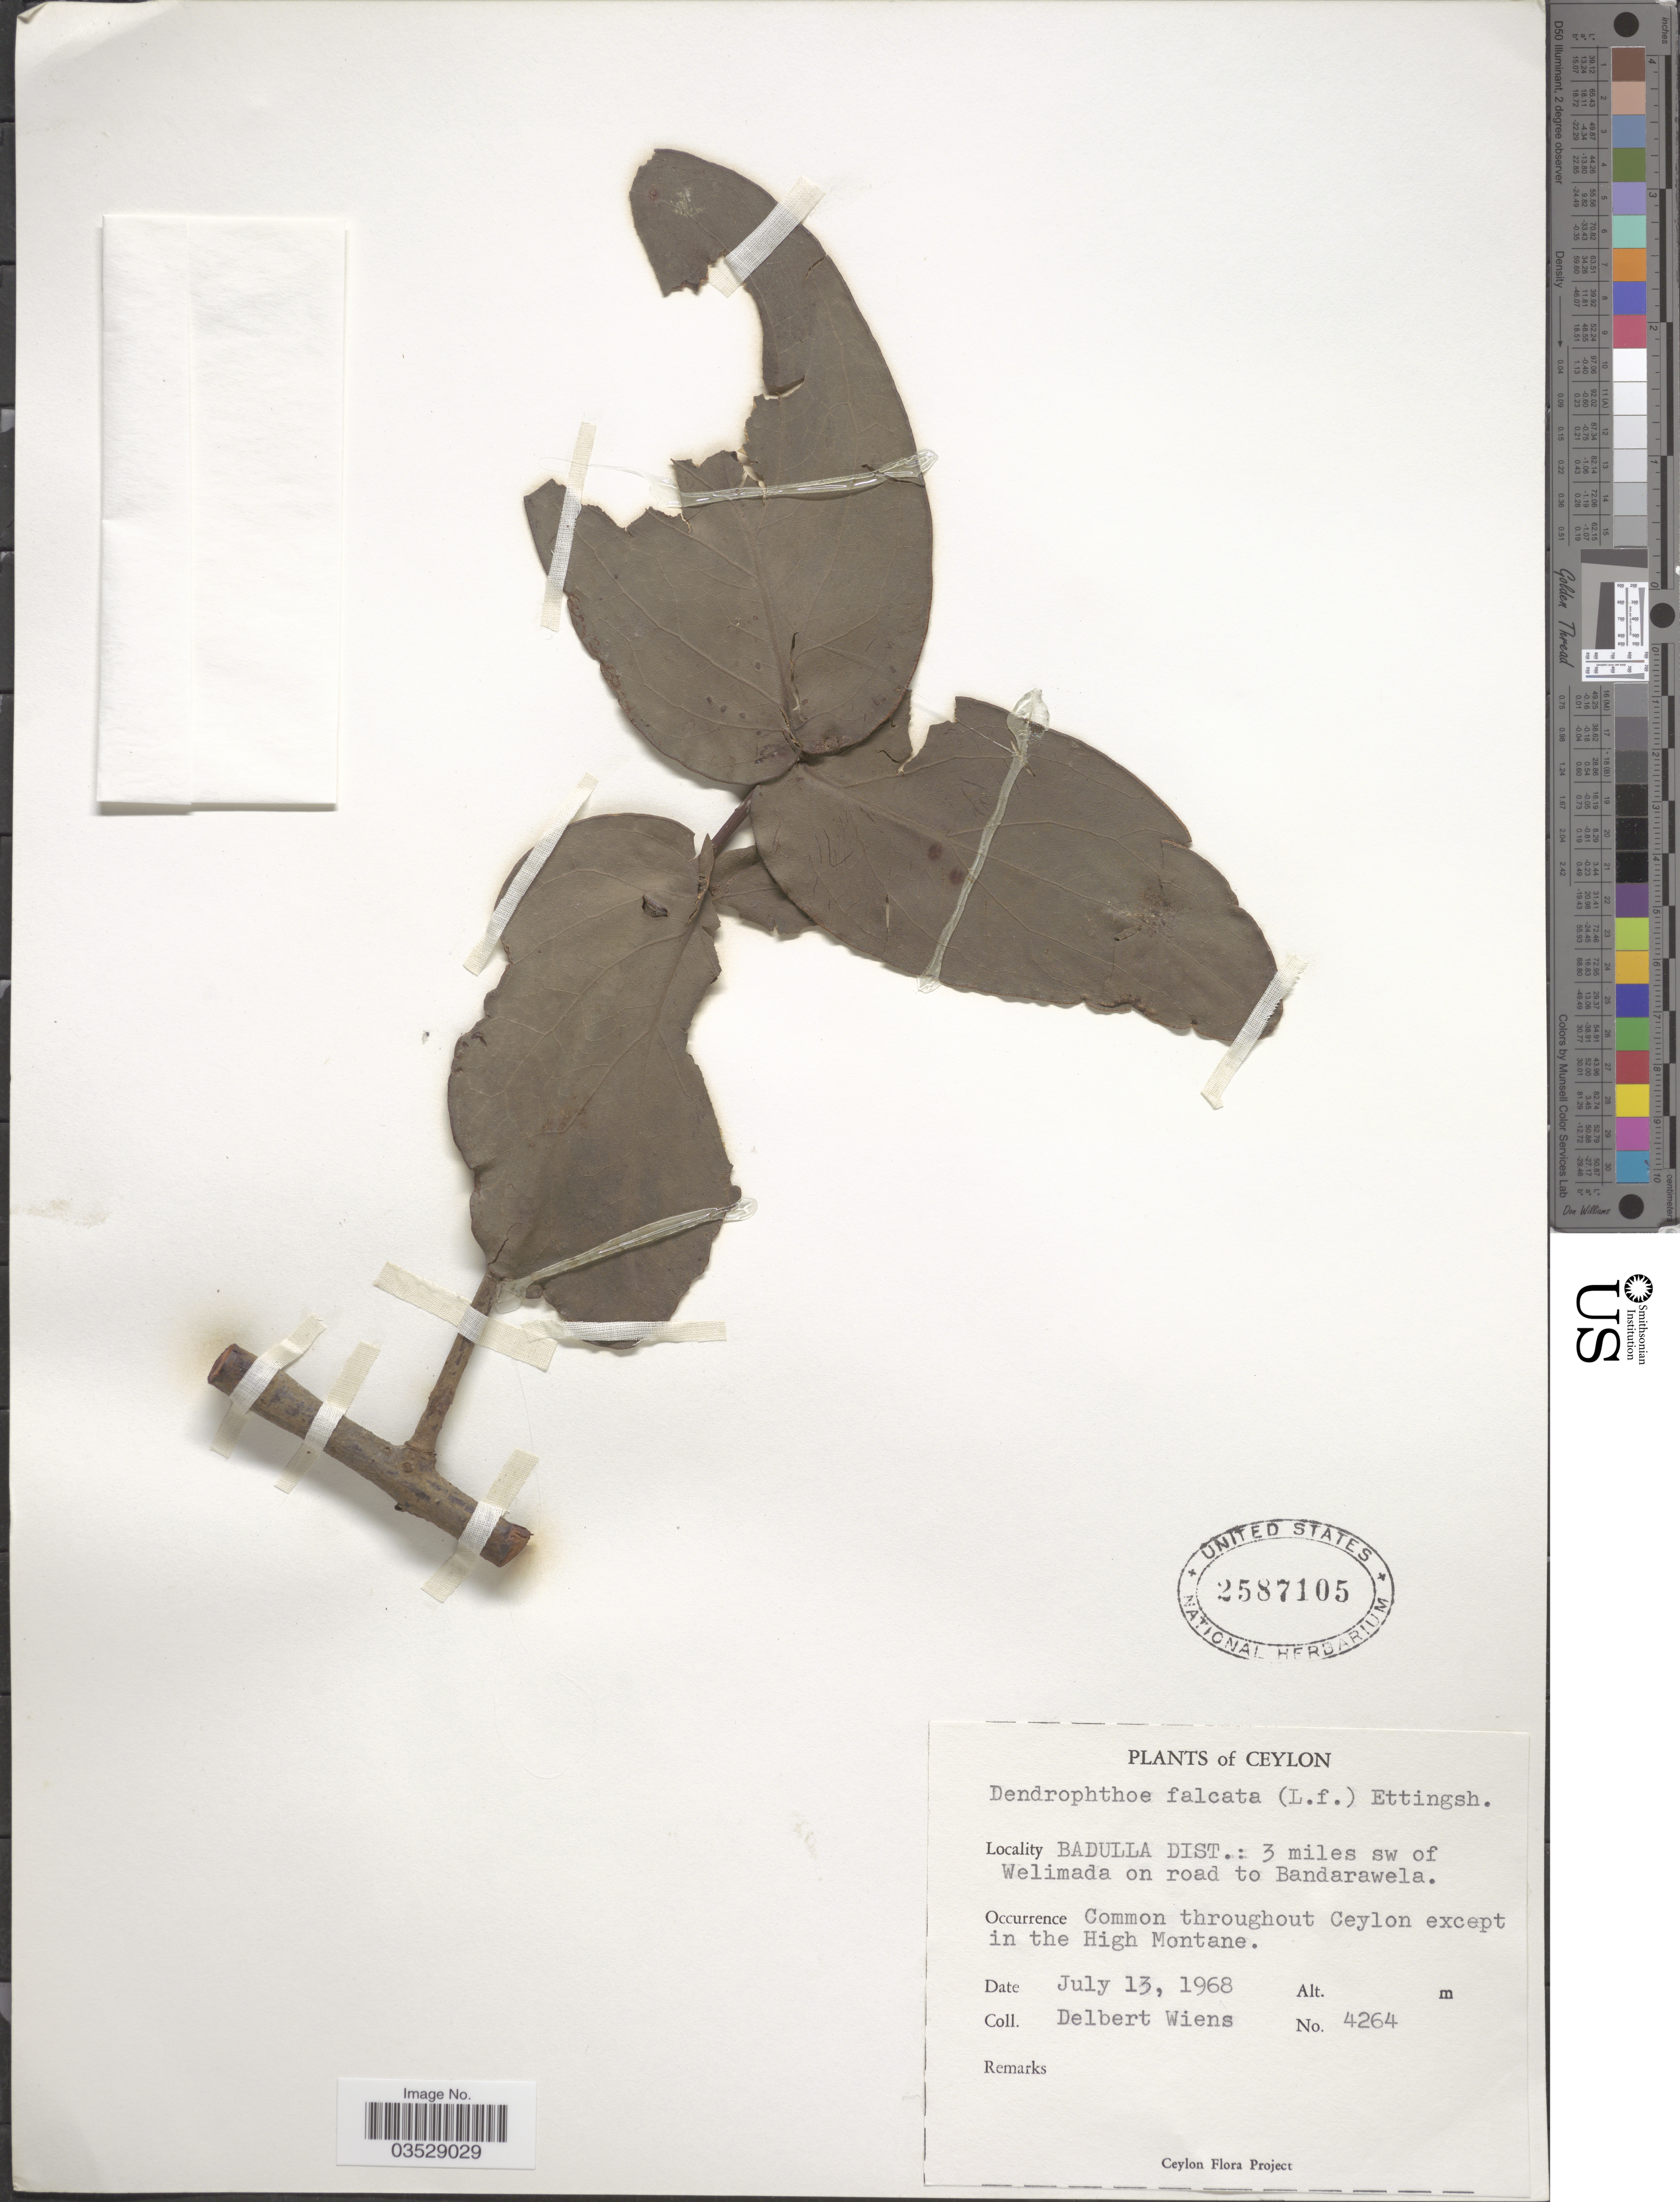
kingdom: Plantae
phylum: Tracheophyta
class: Magnoliopsida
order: Santalales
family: Loranthaceae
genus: Dendrophthoe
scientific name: Dendrophthoe falcata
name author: (L. f.) Ettingsh.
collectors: D. Wiens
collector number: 4264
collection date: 1968-07-13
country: Sri Lanka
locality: Ceylon. Badulla Dist.: 3 miles sw of Welimada on road to Bandarawela. Common throughout Ceylon except in the High Montane.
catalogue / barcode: US 2587105